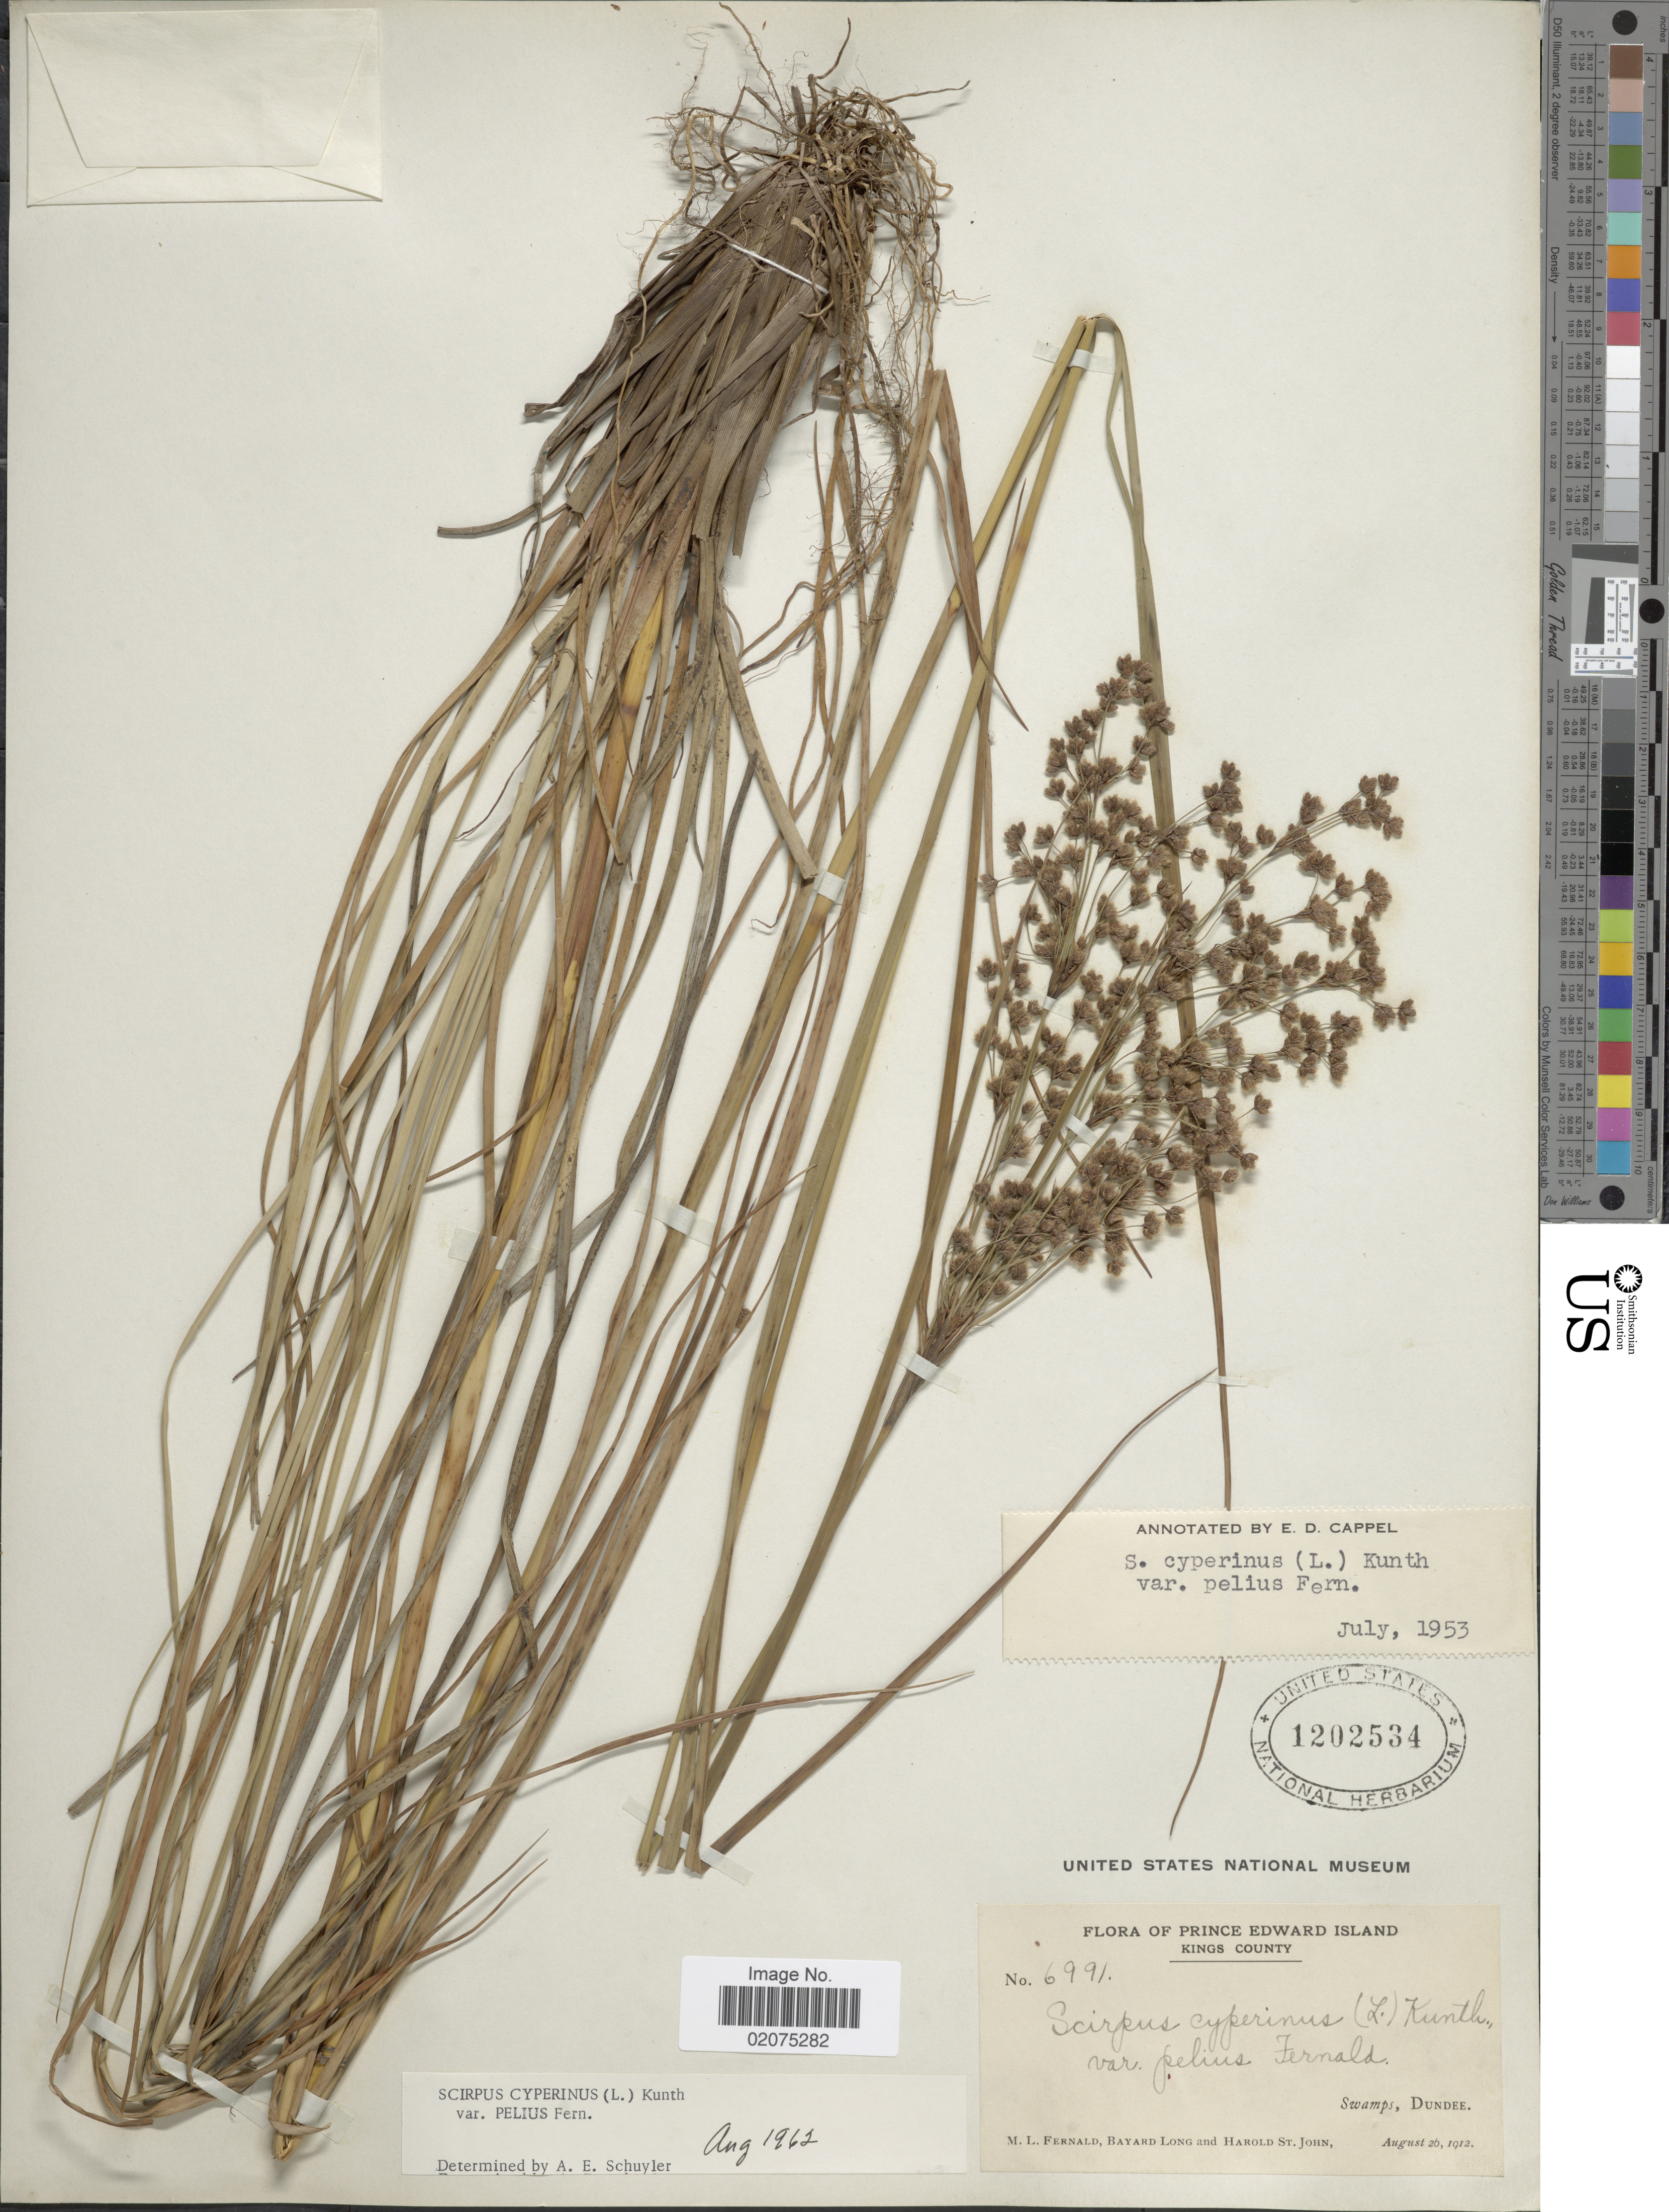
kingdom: Plantae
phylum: Tracheophyta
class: Liliopsida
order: Poales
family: Cyperaceae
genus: Scirpus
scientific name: Scirpus cyperinus var. pelius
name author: Fernald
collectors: M. L. Fernald, B. Long & H. St. John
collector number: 6991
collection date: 1912-08-26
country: Canada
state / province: Prince Edward Island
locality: Kings County, Swamps, Dundee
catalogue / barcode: US 1202534